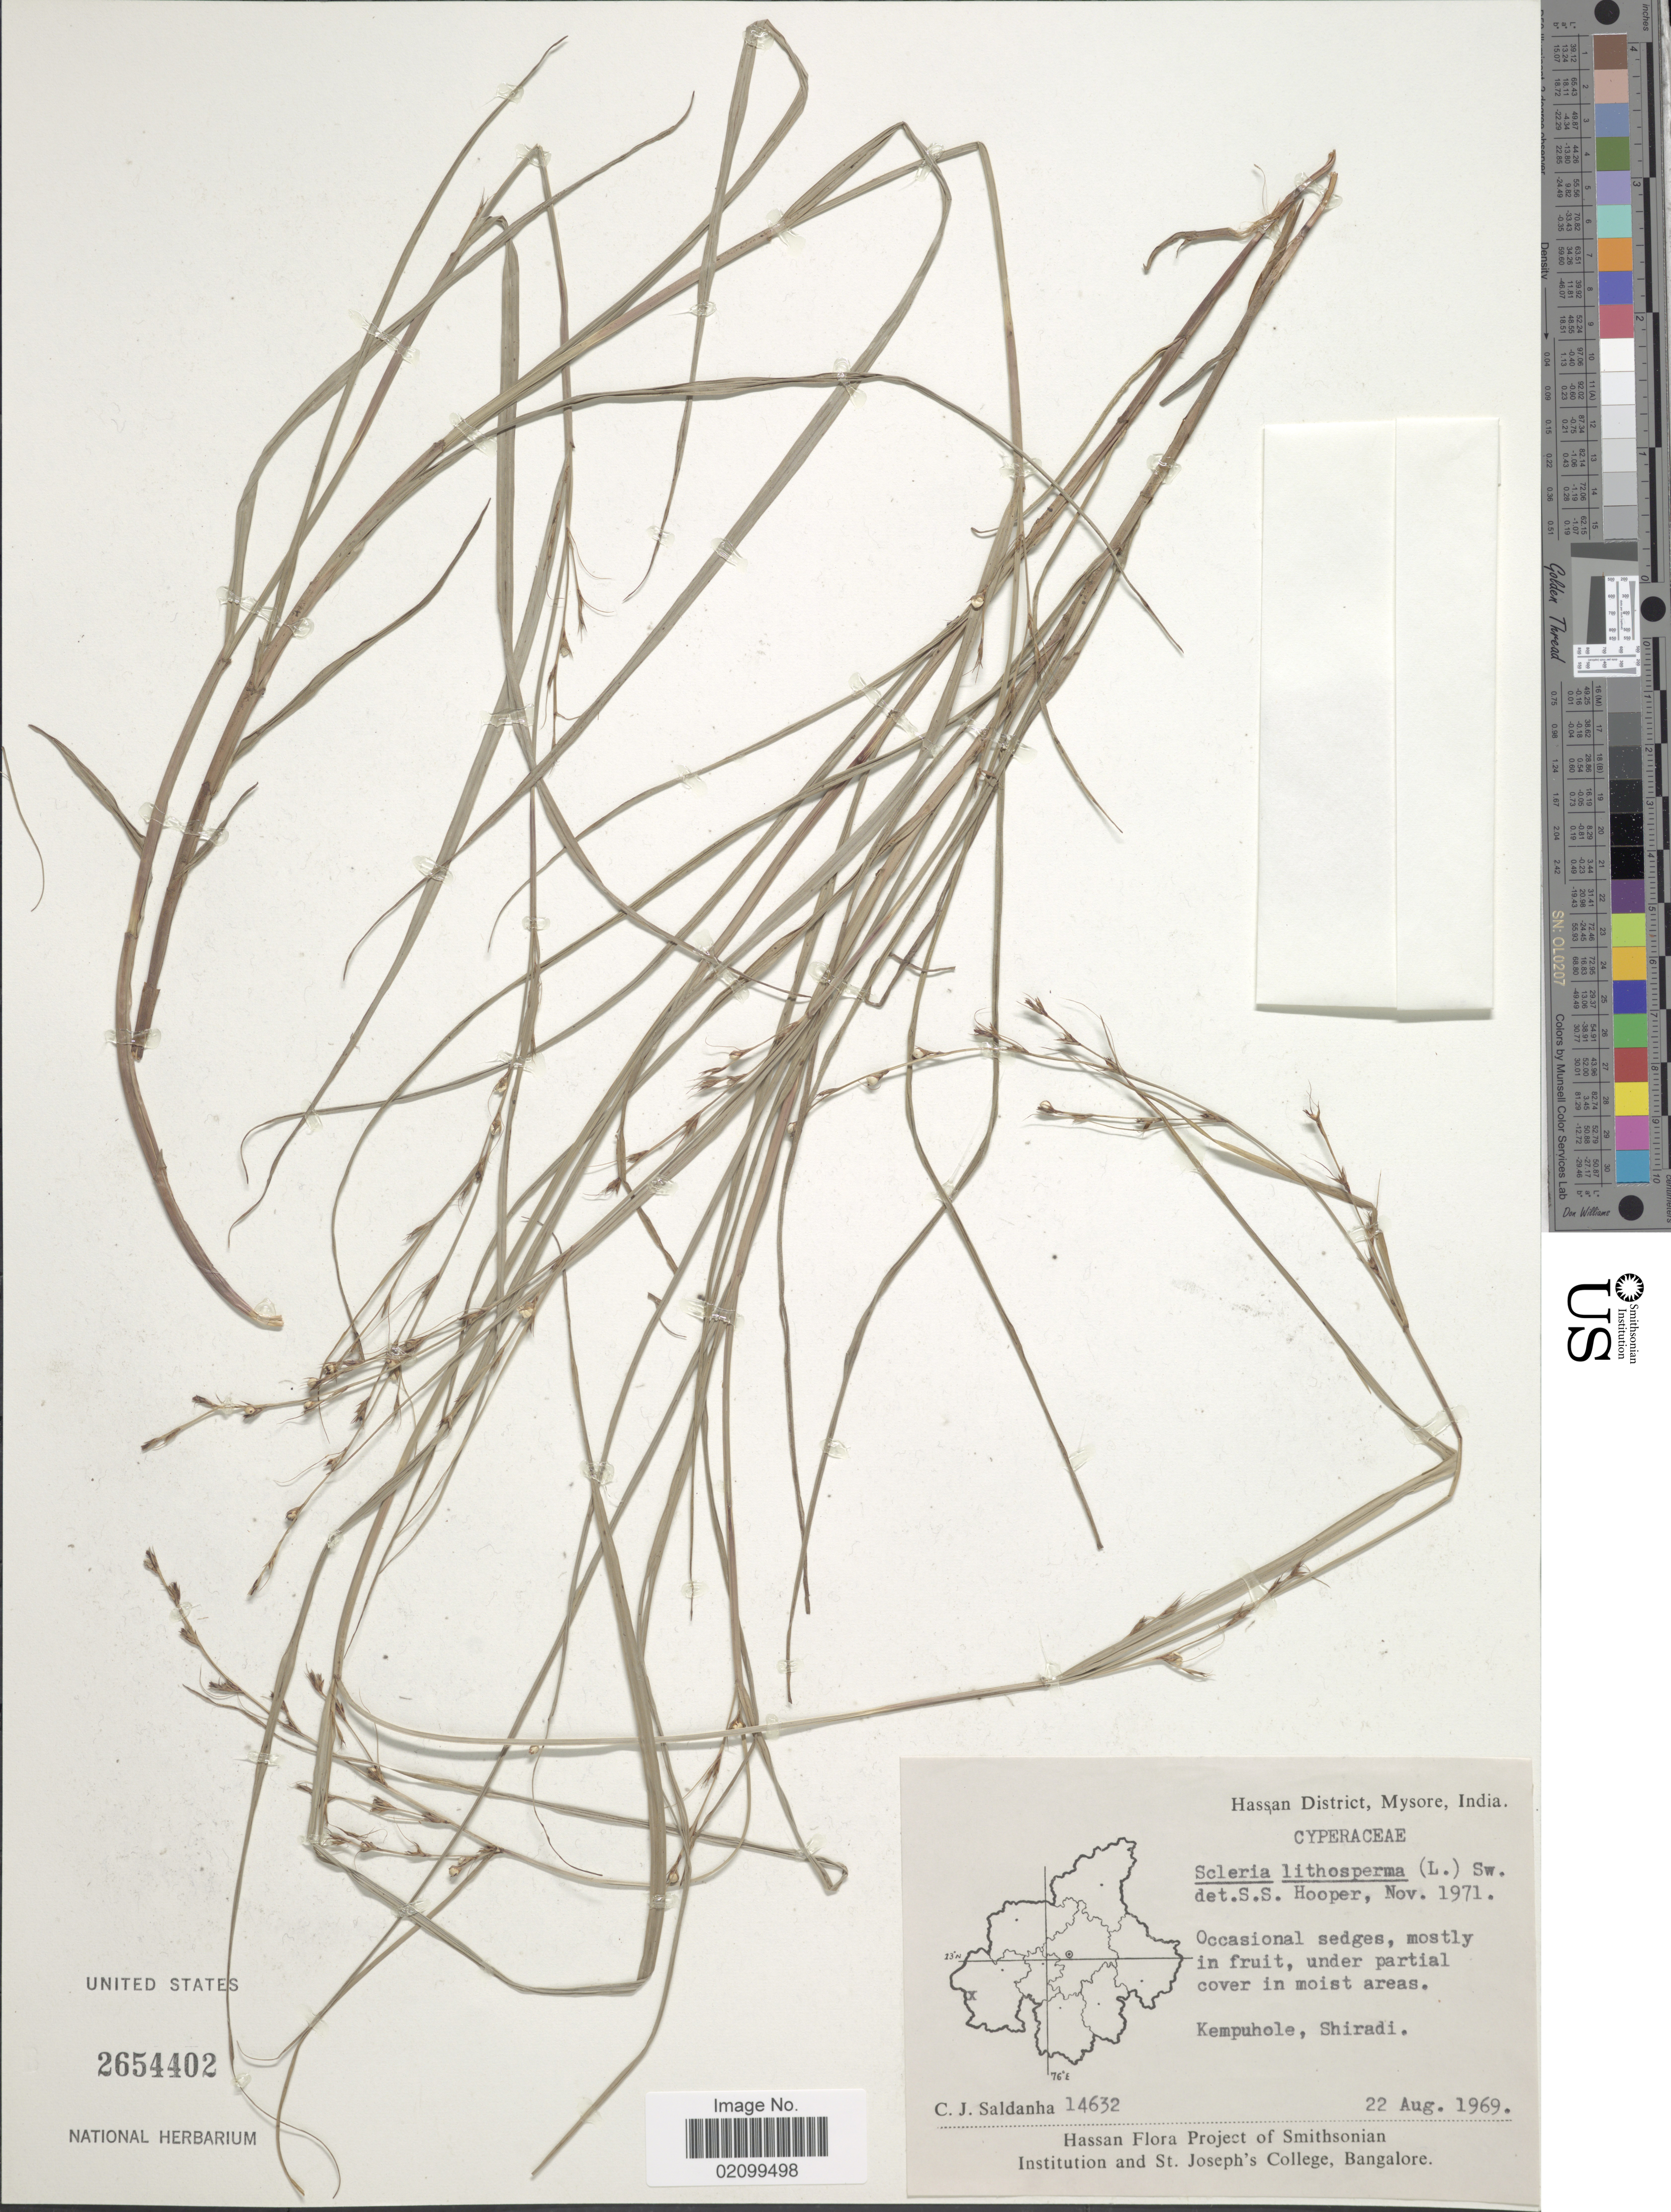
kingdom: Plantae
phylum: Tracheophyta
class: Liliopsida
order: Poales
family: Cyperaceae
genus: Scleria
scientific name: Scleria lithosperma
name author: (L.) Sw.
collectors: C. J. Saldanha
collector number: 14632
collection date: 1969-08-22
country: India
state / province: Karnataka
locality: Hassan District, Mysore. Kempuhole, Shiradi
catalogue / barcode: US 2654402